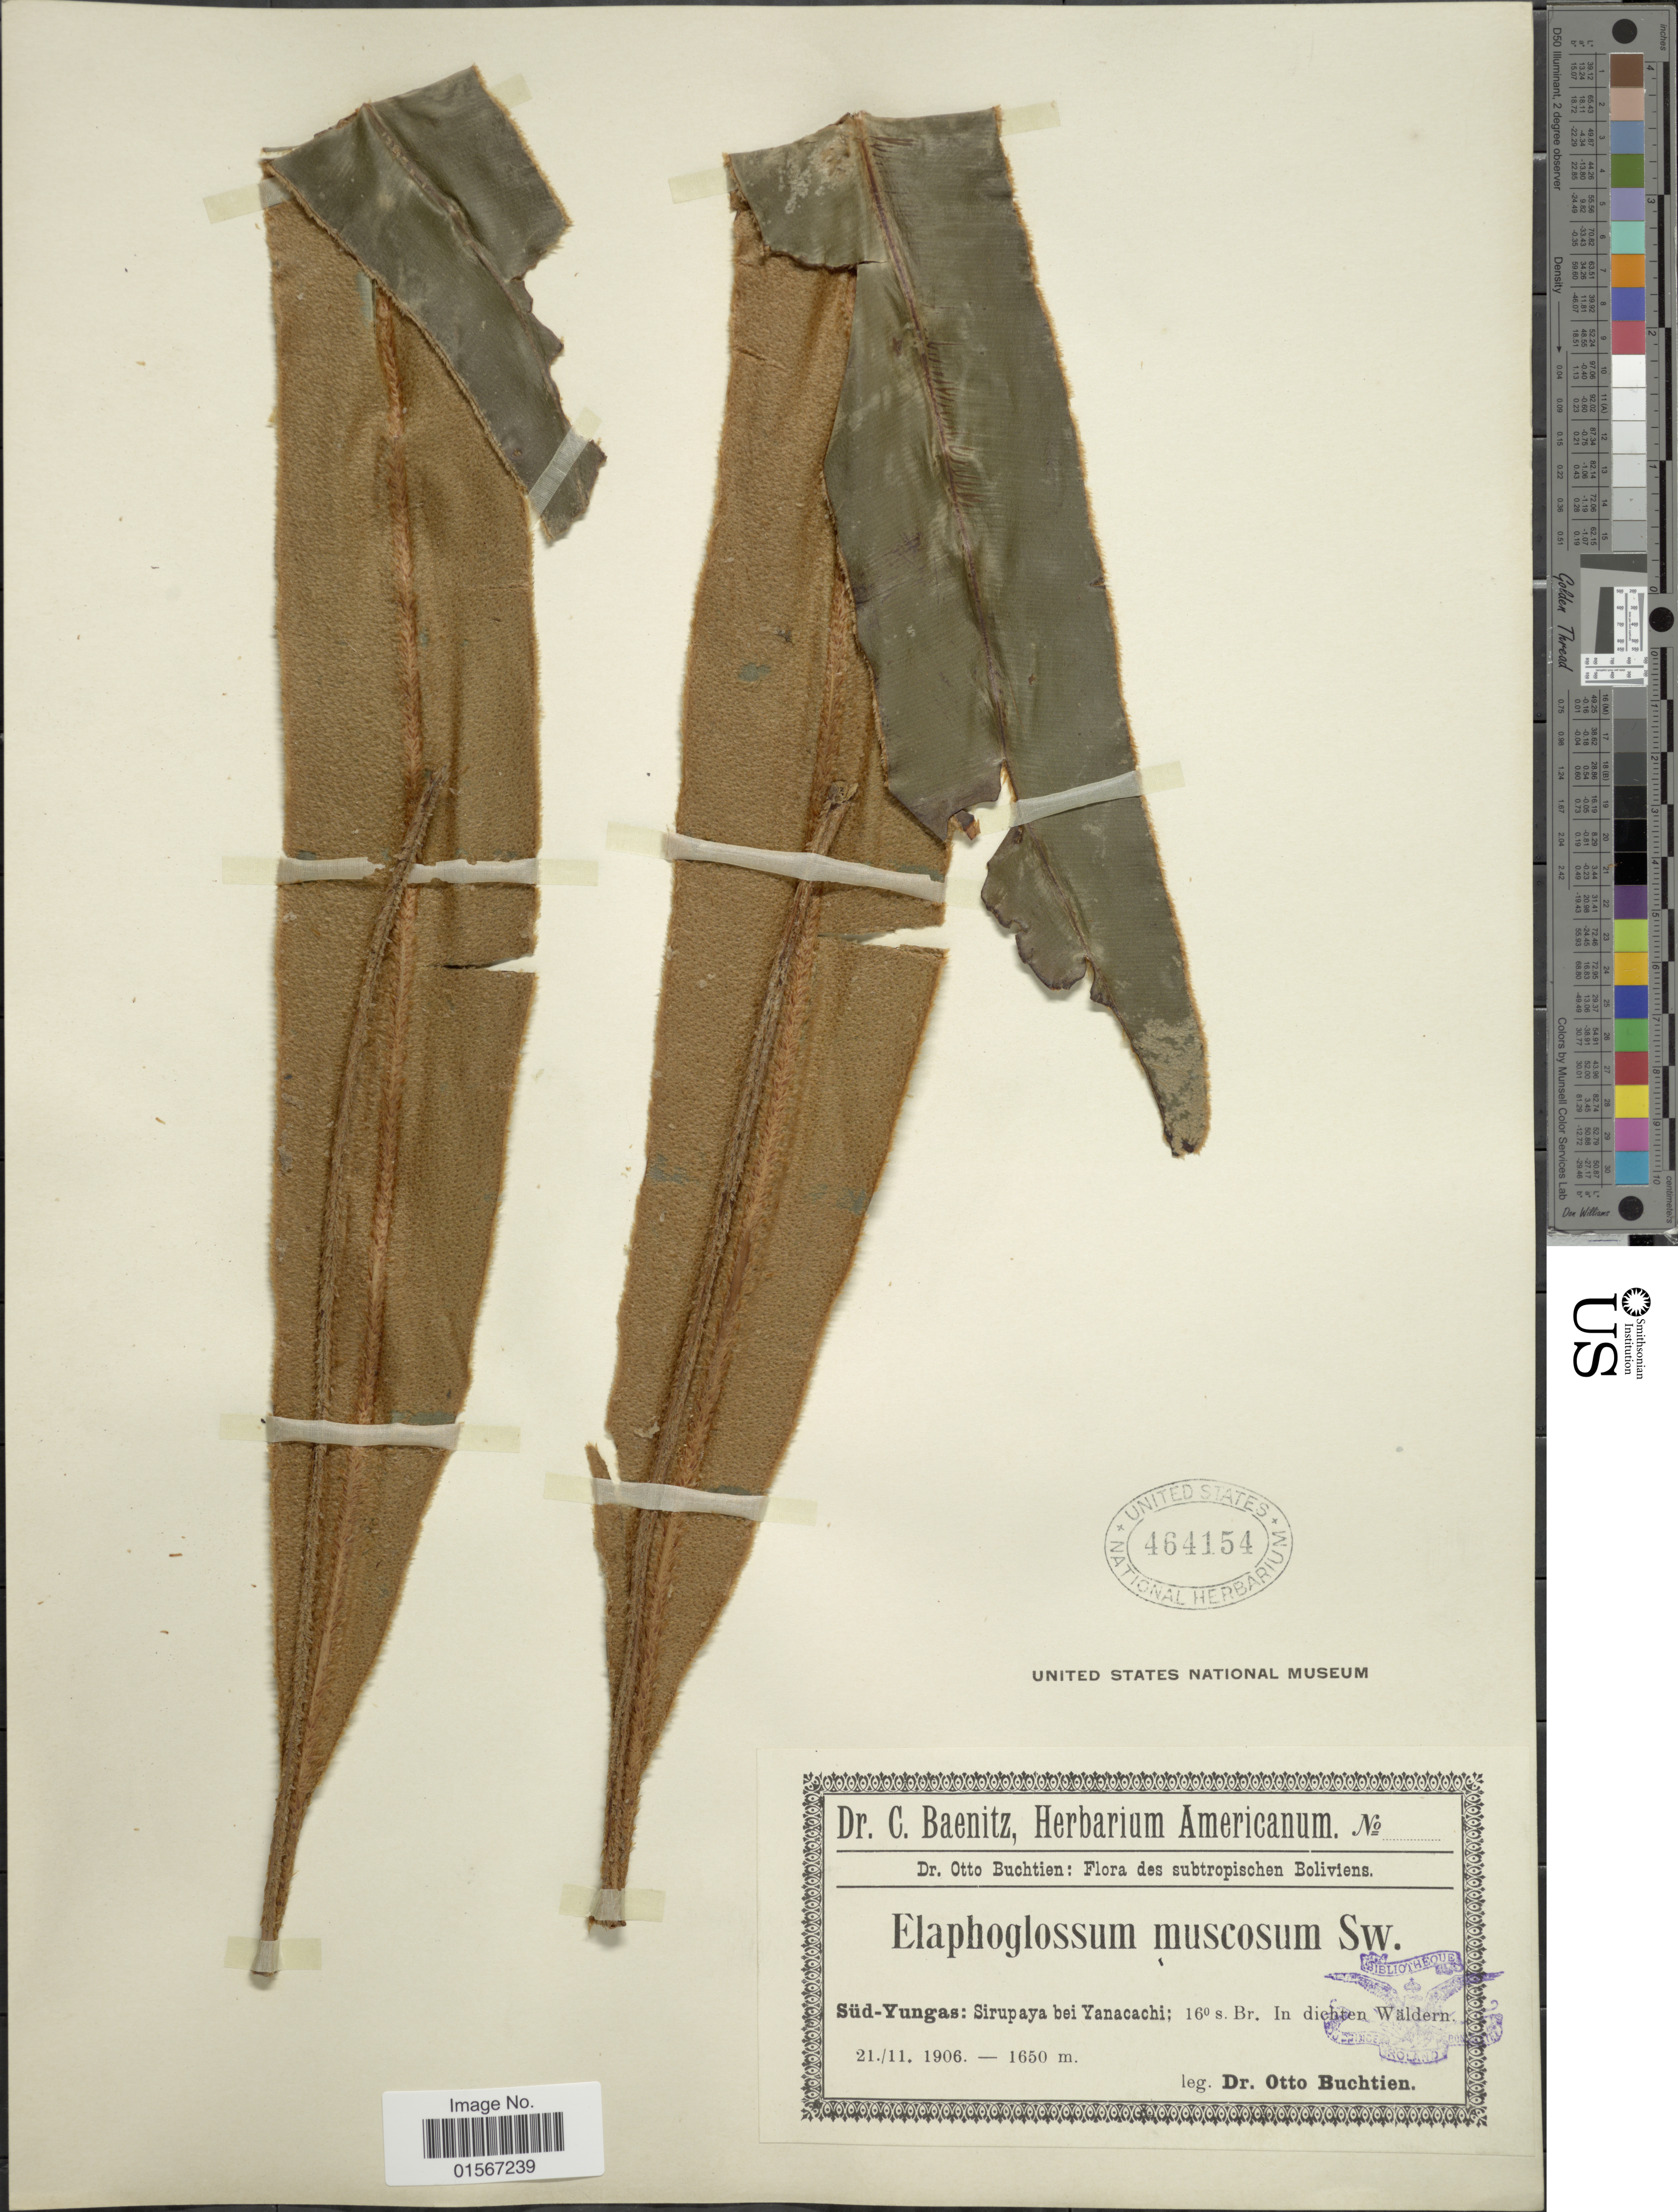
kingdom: Plantae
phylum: Tracheophyta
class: Polypodiopsida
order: Polypodiales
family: Dryopteridaceae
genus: Elaphoglossum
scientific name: Elaphoglossum orbignyanum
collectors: O. Buchtien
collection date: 1906-11-21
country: Bolivia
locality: Des subtropischen Boliviens, Süd-Yungas: Sirapaya bei Yanacachi; 16° s. Br. In dichten Waldern.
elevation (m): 1650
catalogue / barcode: US 464154